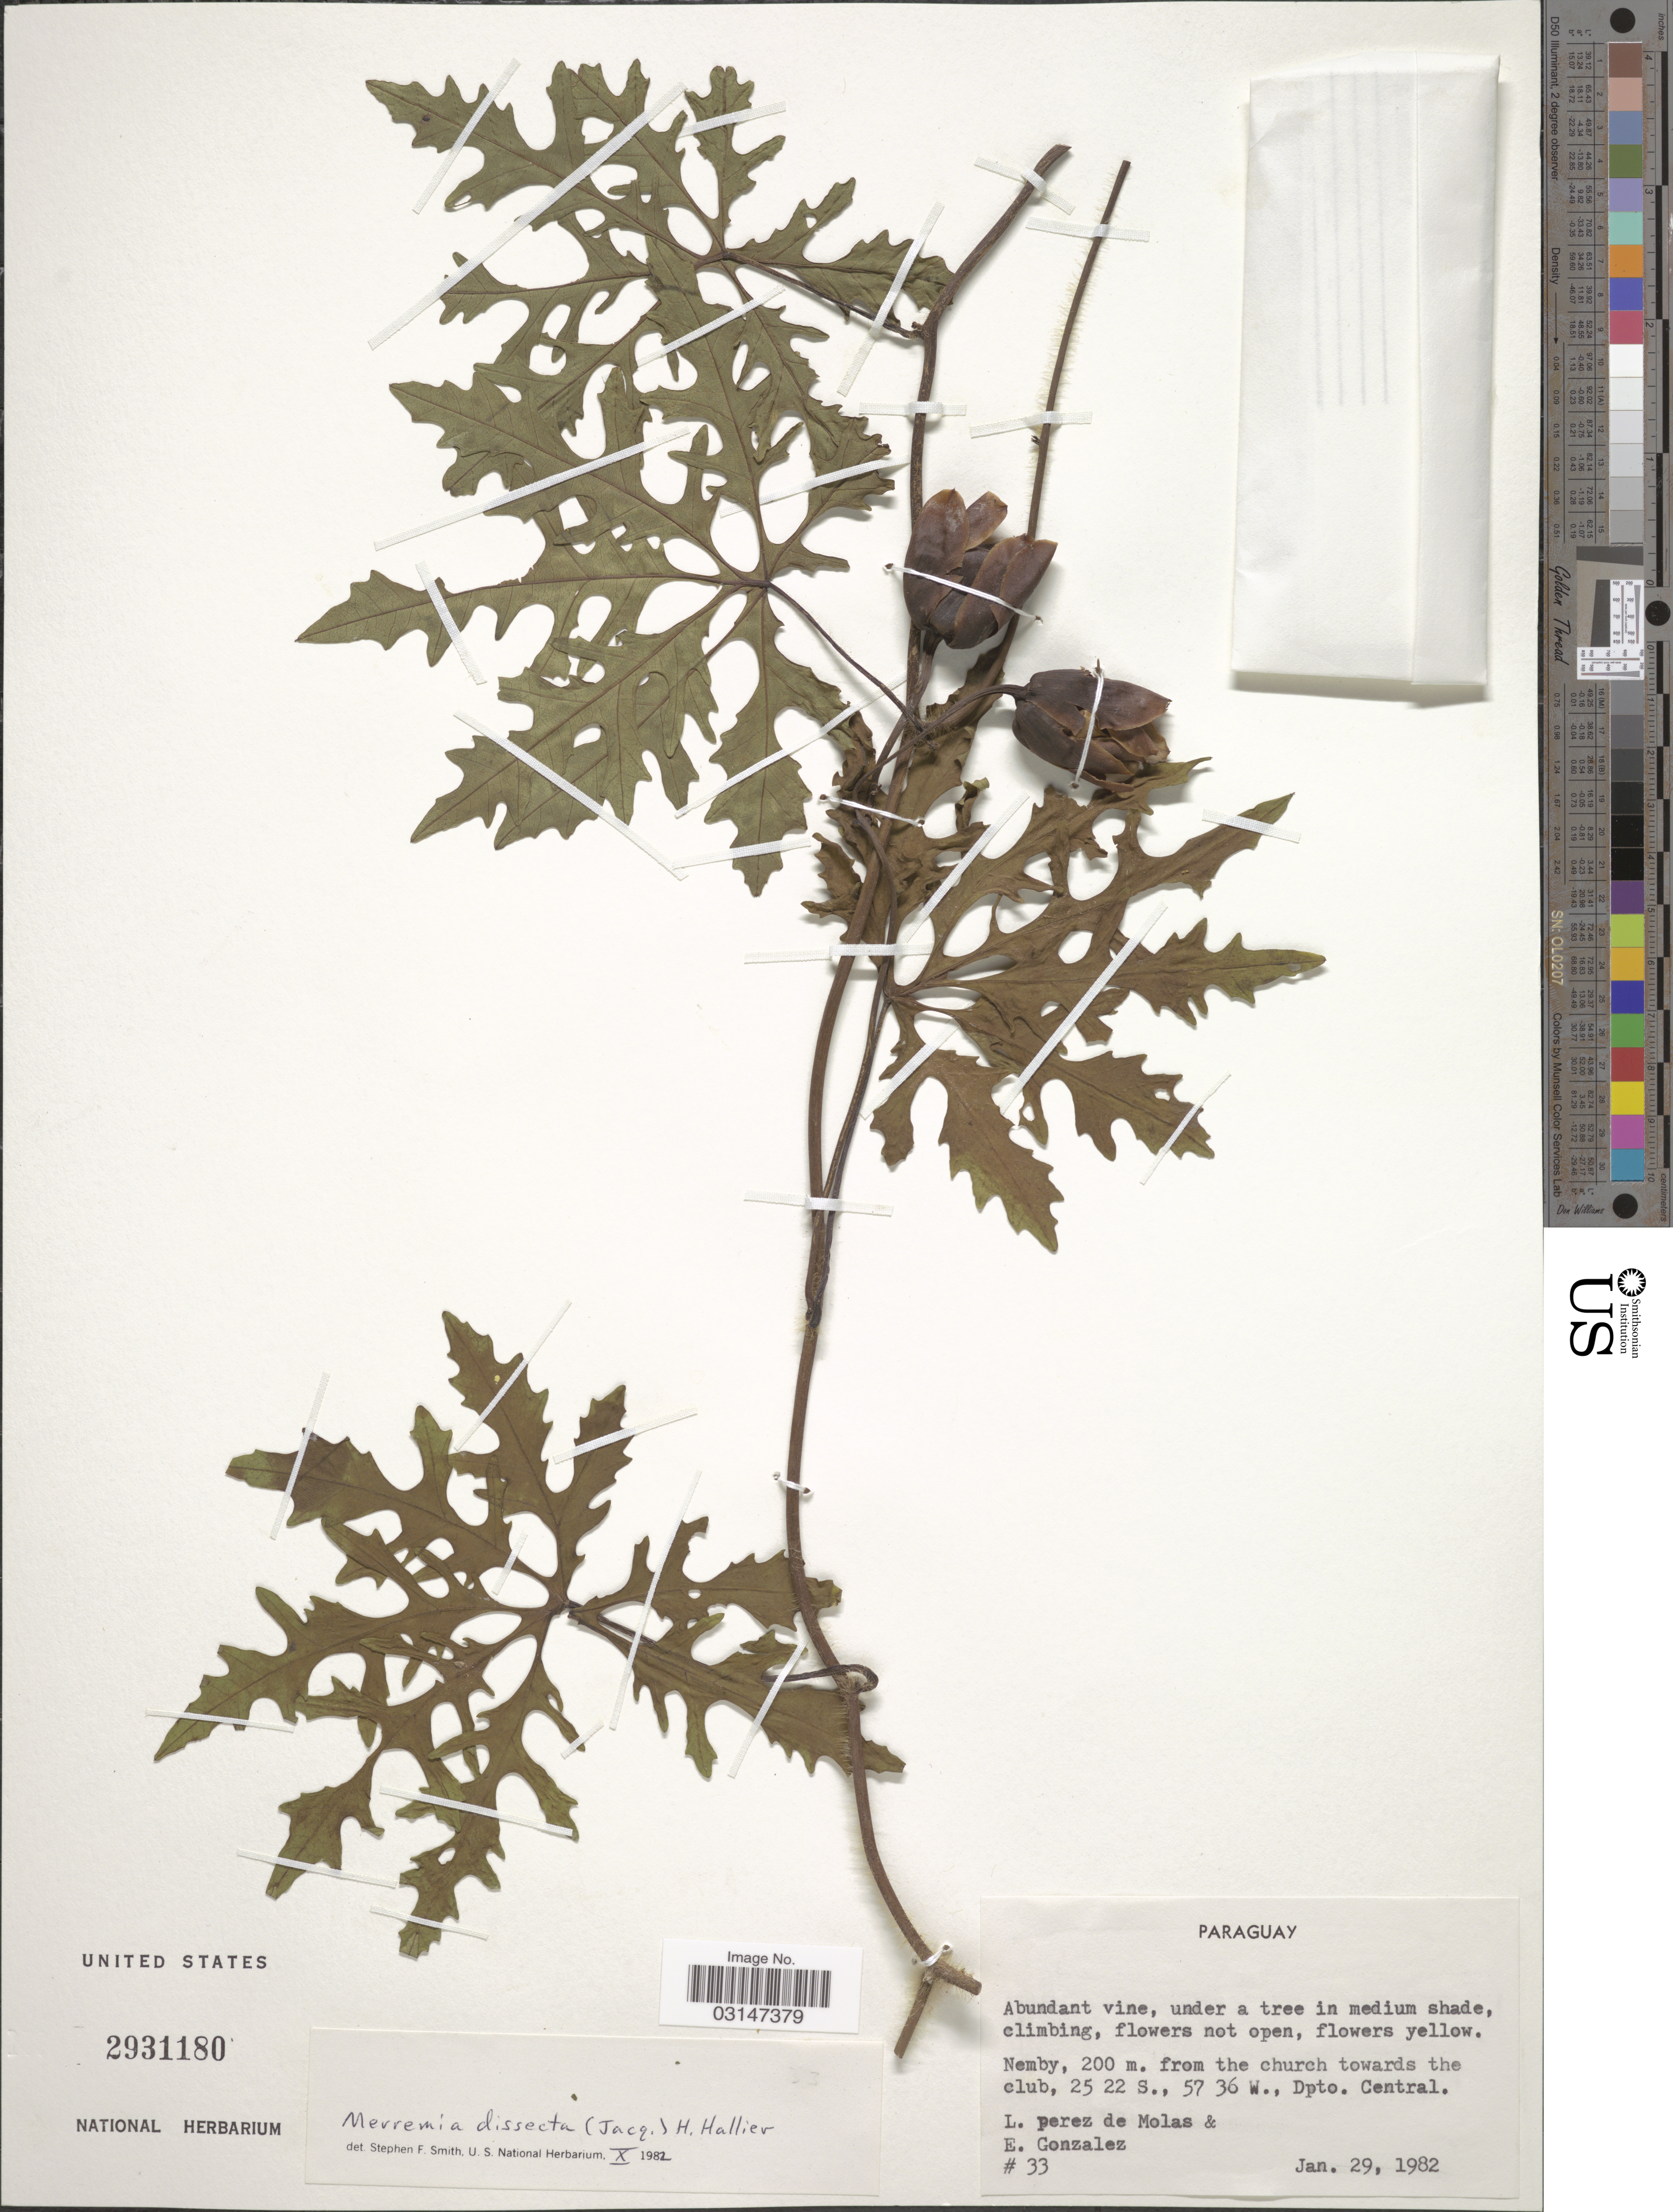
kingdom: Plantae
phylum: Tracheophyta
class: Magnoliopsida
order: Solanales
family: Convolvulaceae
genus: Distimake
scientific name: Distimake dissectus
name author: (Jacq.) A. R. Simões & Staples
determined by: Strong, Mark T., (BOT), Smithsonian Institution - National Museum of Natural History (UNITED STATES)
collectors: L. Perez de Molas & E. Gonzalez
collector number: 33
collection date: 1982-01-29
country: Paraguay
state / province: Central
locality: Nemby, 200m. from the church towards the club. Dpto. Central.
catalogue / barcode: US 2931180